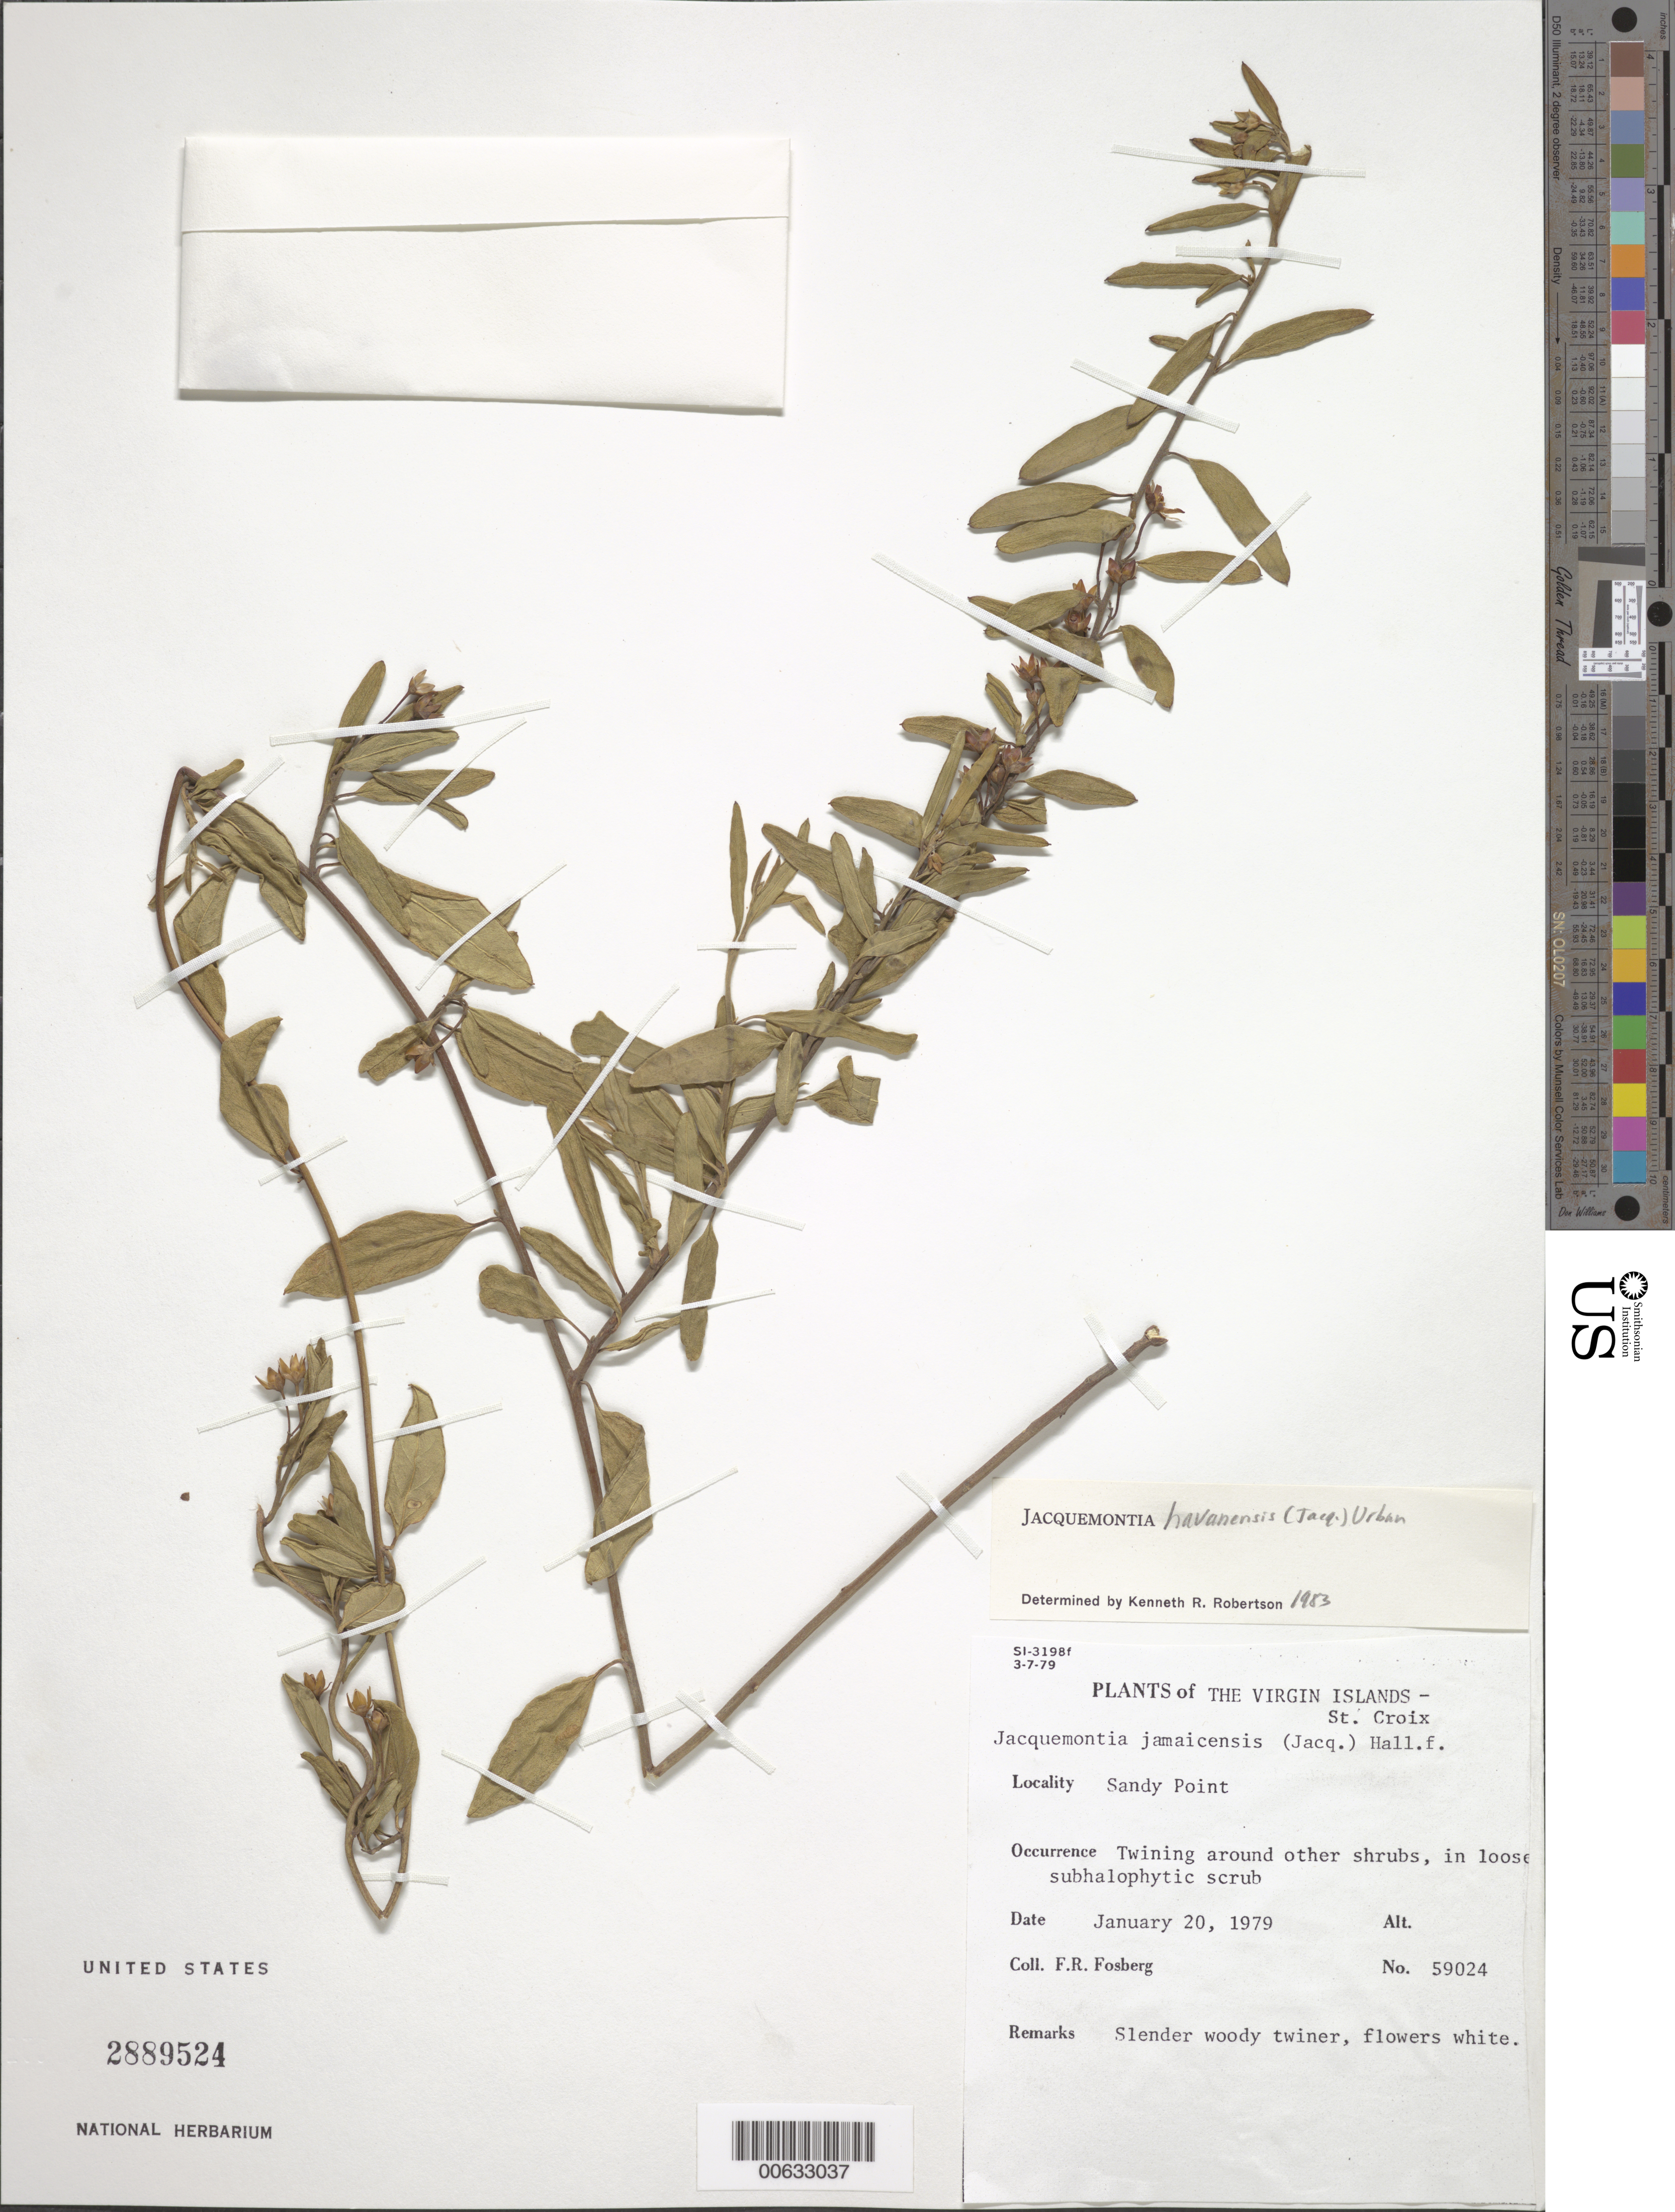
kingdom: Plantae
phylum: Tracheophyta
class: Magnoliopsida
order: Solanales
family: Convolvulaceae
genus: Jacquemontia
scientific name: Jacquemontia havanensis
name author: (Jacq.) Urb.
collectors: F. R. Fosberg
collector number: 59024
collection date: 1979-01-20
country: U.S. Virgin Islands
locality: The Virgin Islands - St. Croix, Sandy Point.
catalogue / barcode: US 2889524